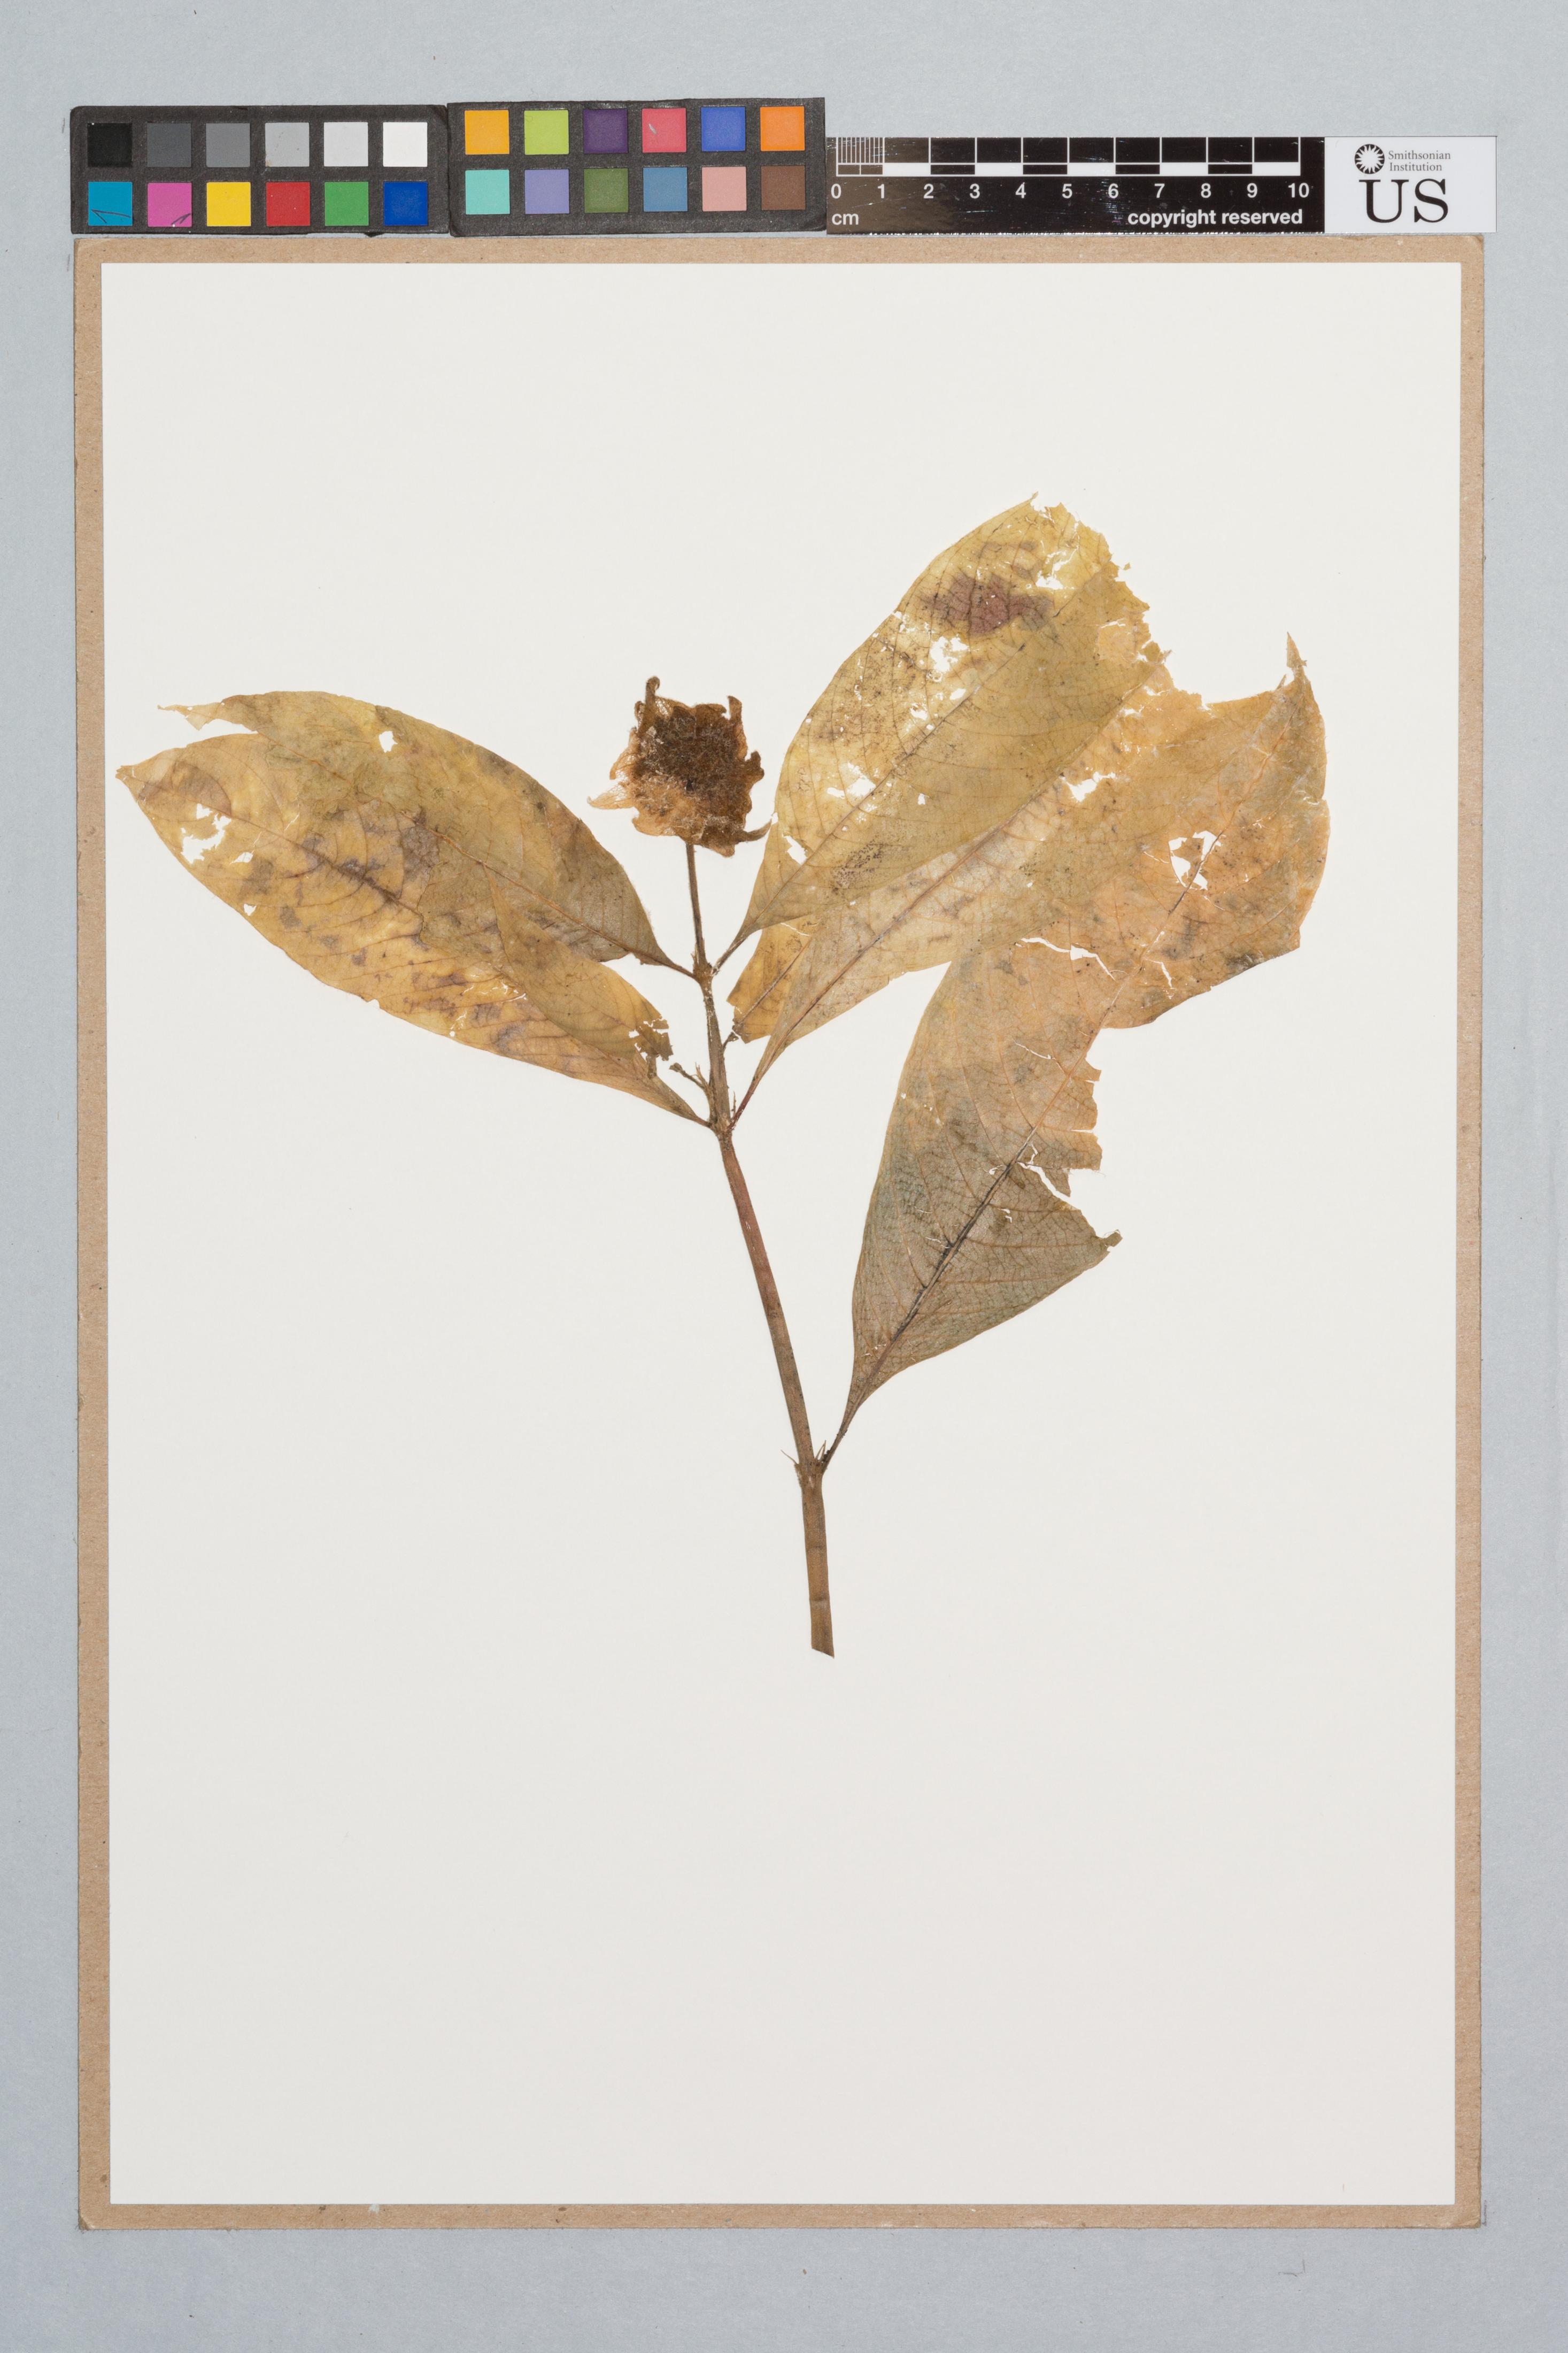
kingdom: Plantae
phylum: Tracheophyta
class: Magnoliopsida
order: Gentianales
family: Rubiaceae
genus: Psychotria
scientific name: Psychotria bracteocardia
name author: (DC.) Müll. Arg.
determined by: Taylor, Charlotte M.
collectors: B. Hoffman, J. Jacobs, R. Jacobs & C. Capellaro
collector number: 1112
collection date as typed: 1 March 1992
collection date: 1992-03-01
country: Guyana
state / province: U. Takutu-U. Essequibo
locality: S Pakaraima Mts, Tipuru R., 1-2 km upstream from Tipuru Village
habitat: Secondary forest, abandoned farmland to riparian vegetation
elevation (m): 330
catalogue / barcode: US 3400780